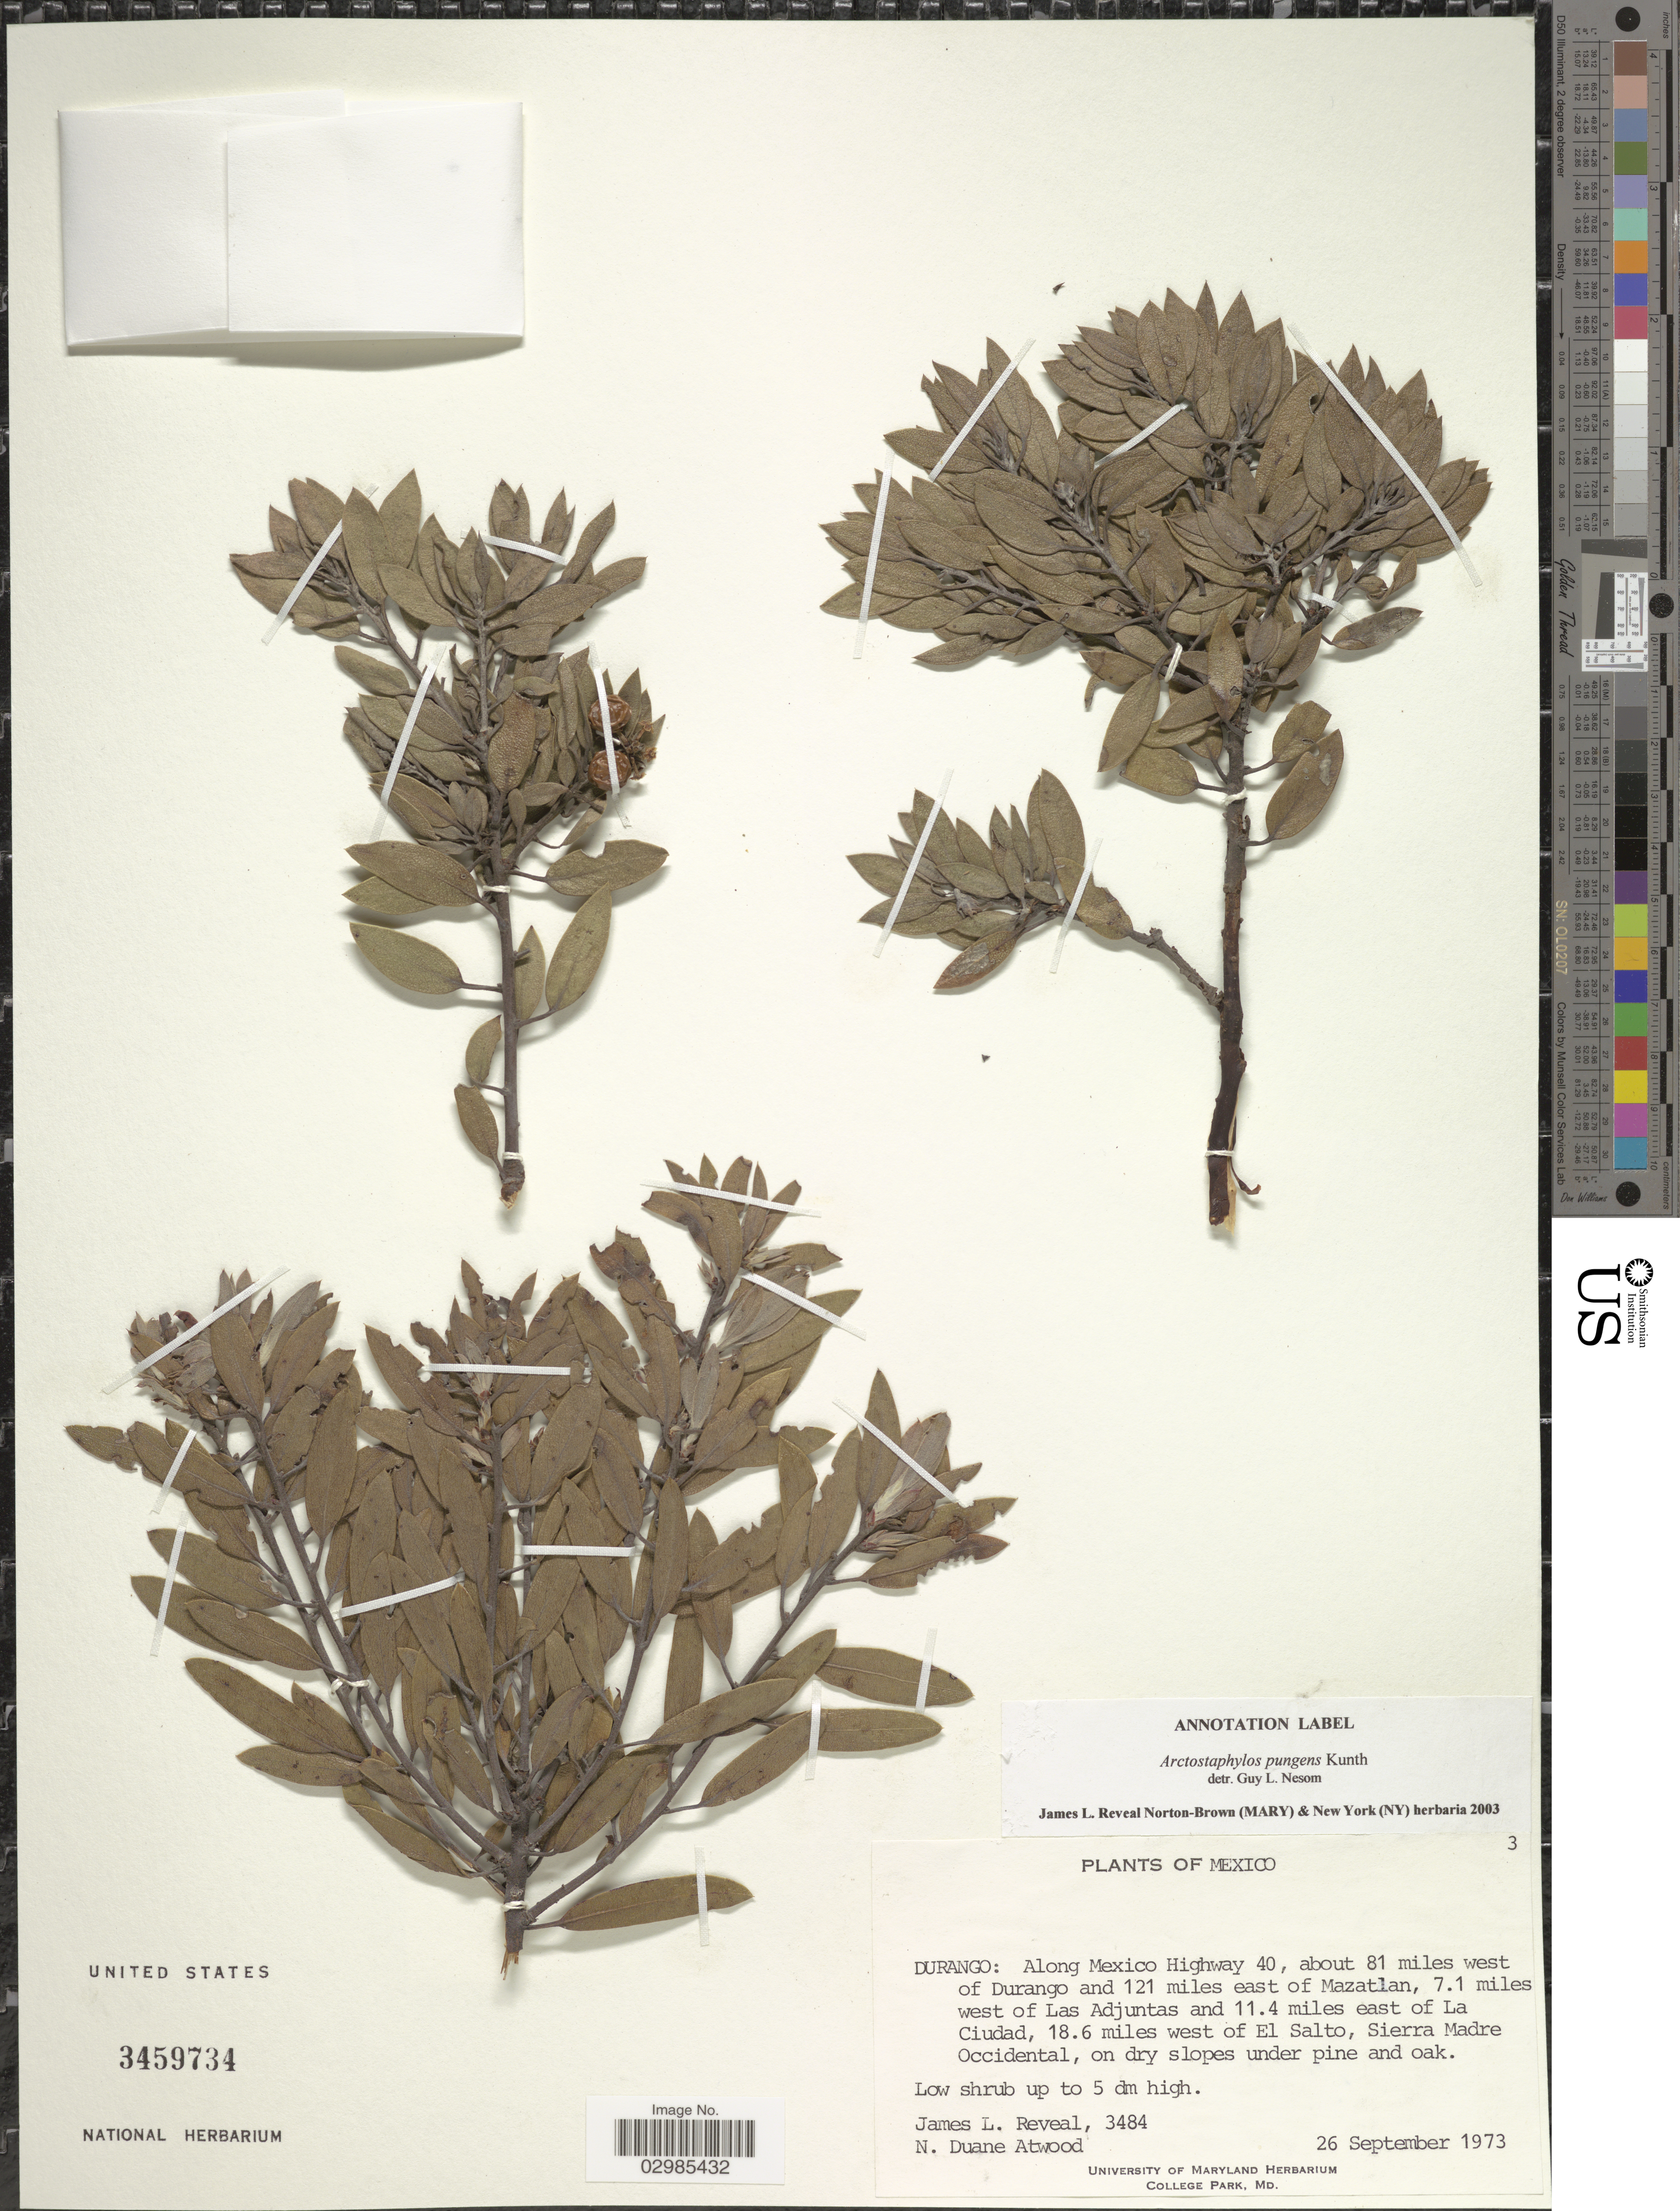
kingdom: Plantae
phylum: Tracheophyta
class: Magnoliopsida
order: Ericales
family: Ericaceae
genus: Arctostaphylos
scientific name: Arctostaphylos pungens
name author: Kunth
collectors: J. L. Reveal & N. Atwood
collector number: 3484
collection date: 1973-09-26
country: Mexico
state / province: Durango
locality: Along Mexico Highway 40, about 81 miles west of Durango and 121 miles east of Mazatlan, 7.1 miles west of Las Adjuntas and 11.4 miles east of La Ciudad, 18.6 miles west of El Salto, Sierra Madre Occidental.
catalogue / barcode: US 3459734